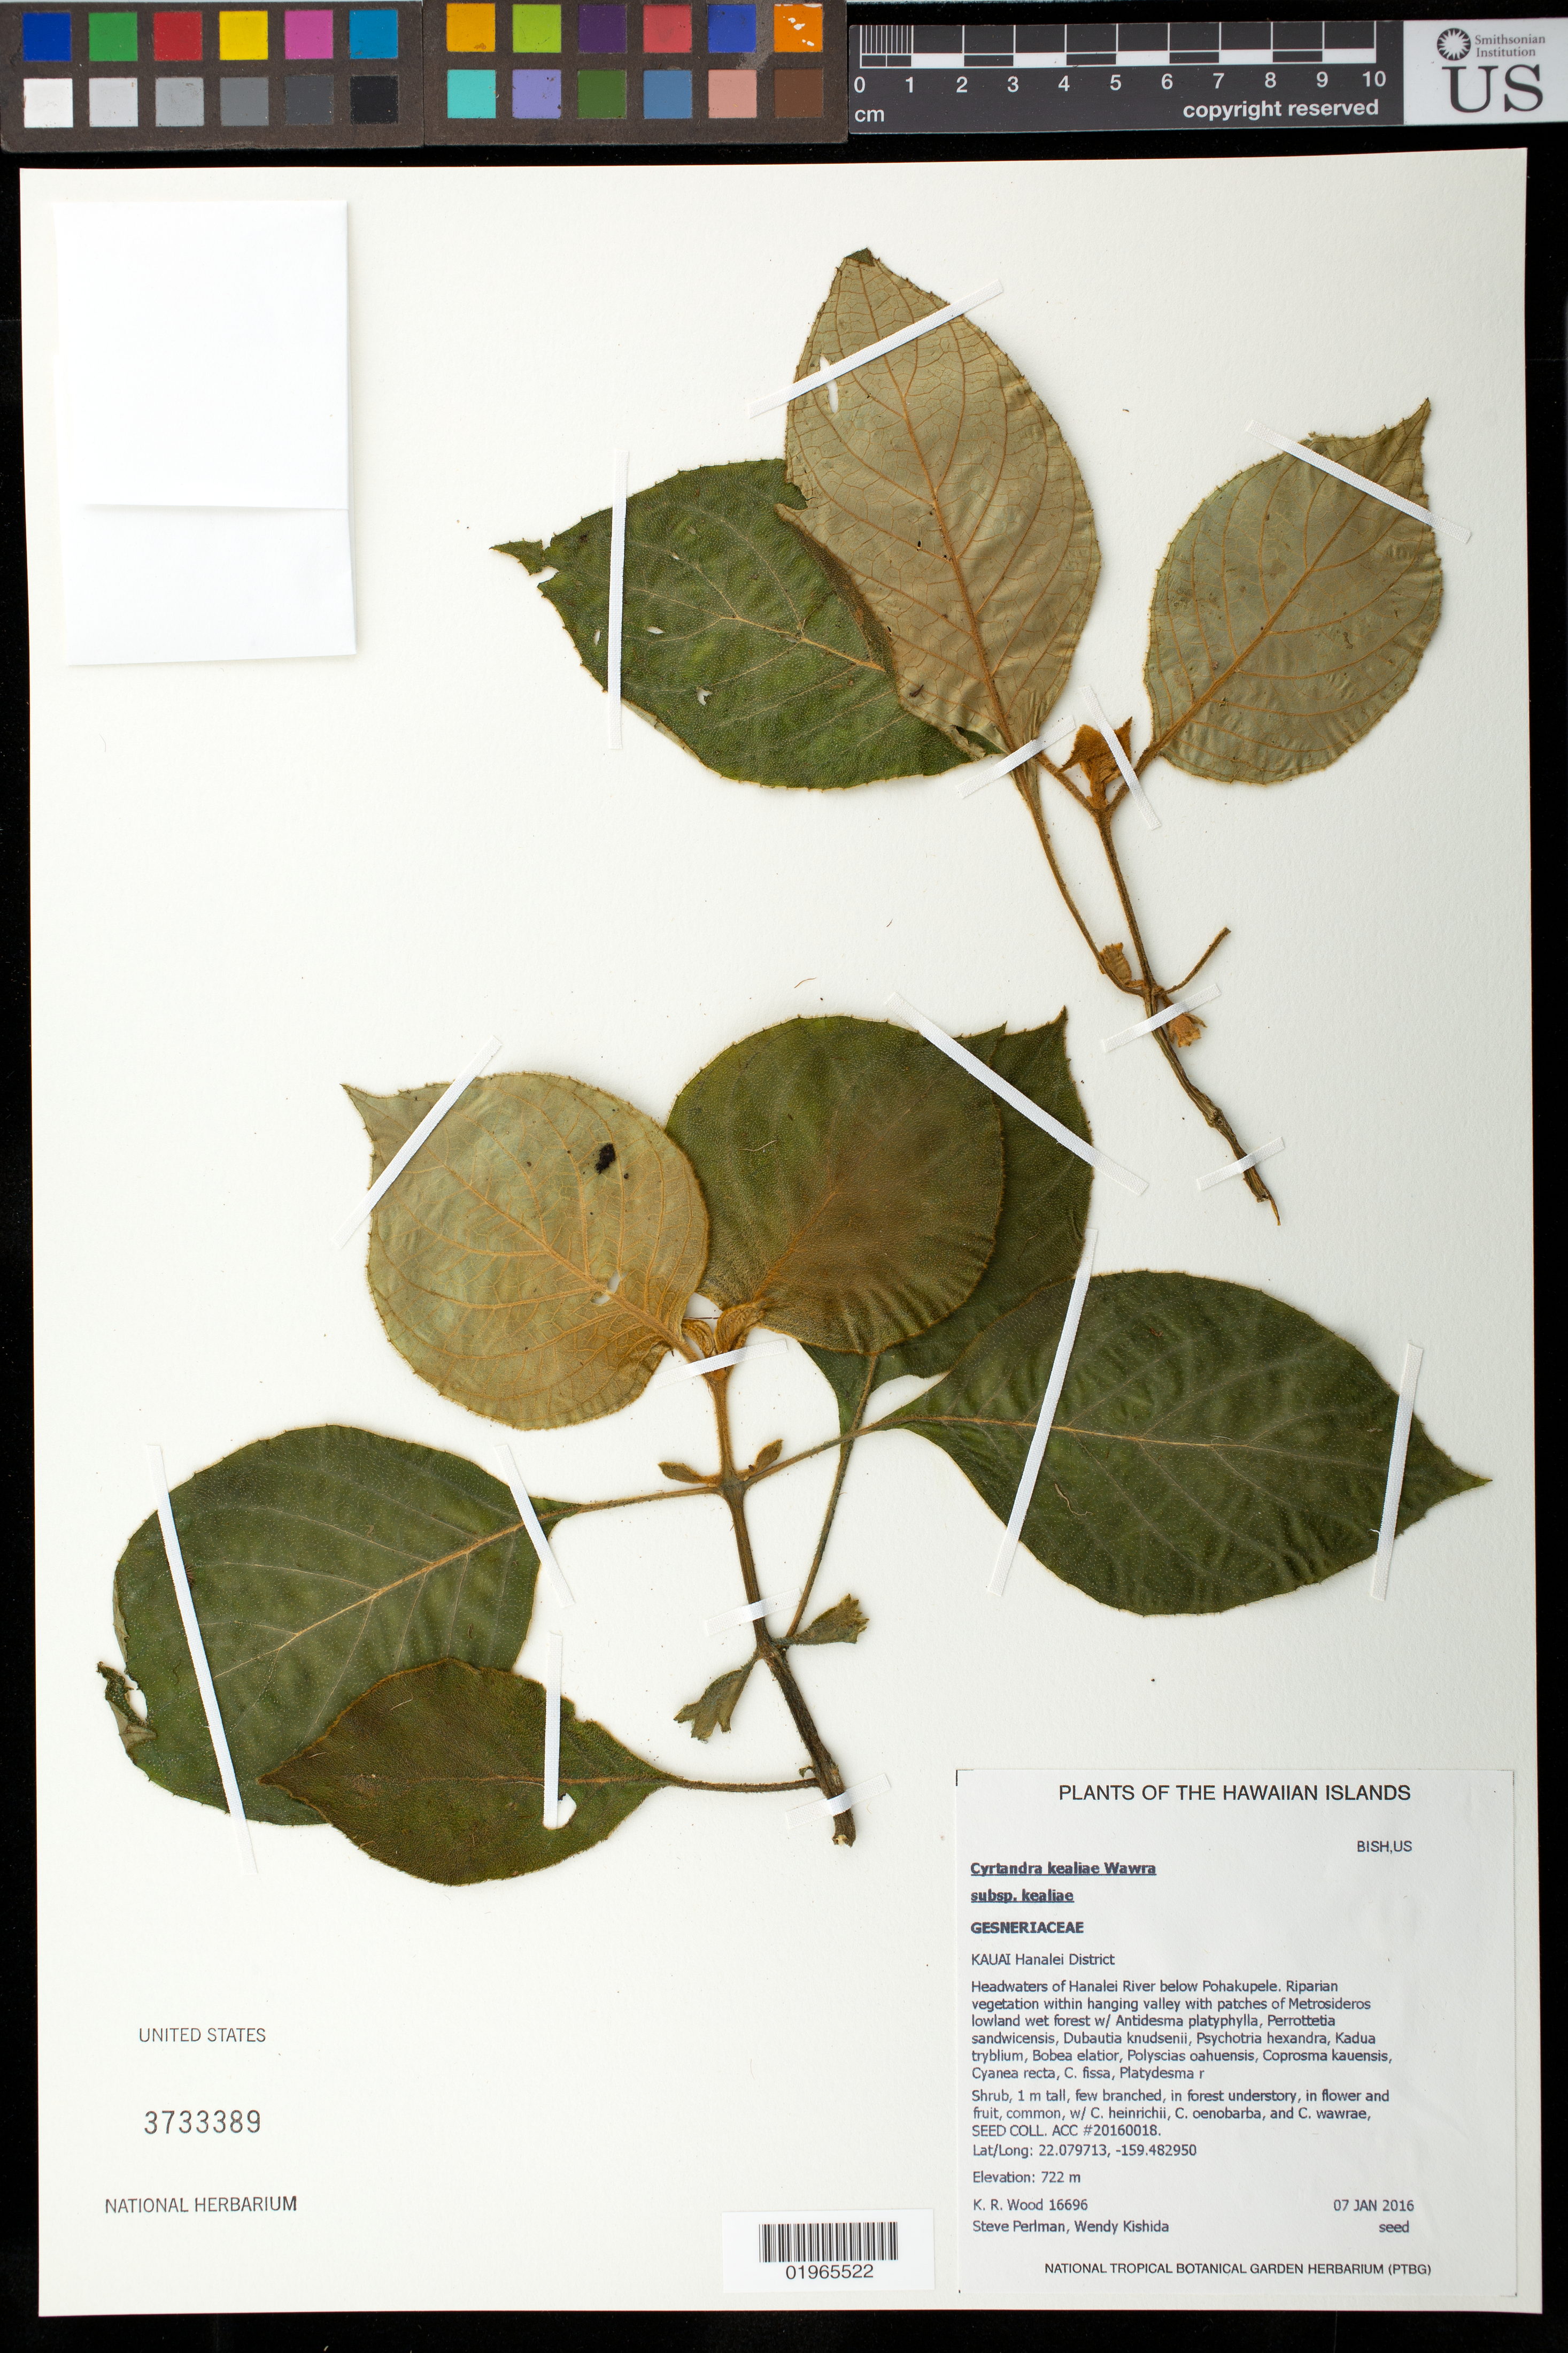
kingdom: Plantae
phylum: Tracheophyta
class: Magnoliopsida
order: Lamiales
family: Gesneriaceae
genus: Cyrtandra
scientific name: Cyrtandra kealiae subsp. kealiae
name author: Wawra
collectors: K. R. Wood, S. P. Perlman & W. Kishida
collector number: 16696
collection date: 2016-01-07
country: United States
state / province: Hawaii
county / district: Kauai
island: Kaua'i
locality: Hanalei District, headwaters of Hanalei River below Pohakupele, hanging valley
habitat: Lowland wet forest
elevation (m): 722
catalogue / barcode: US 3733389